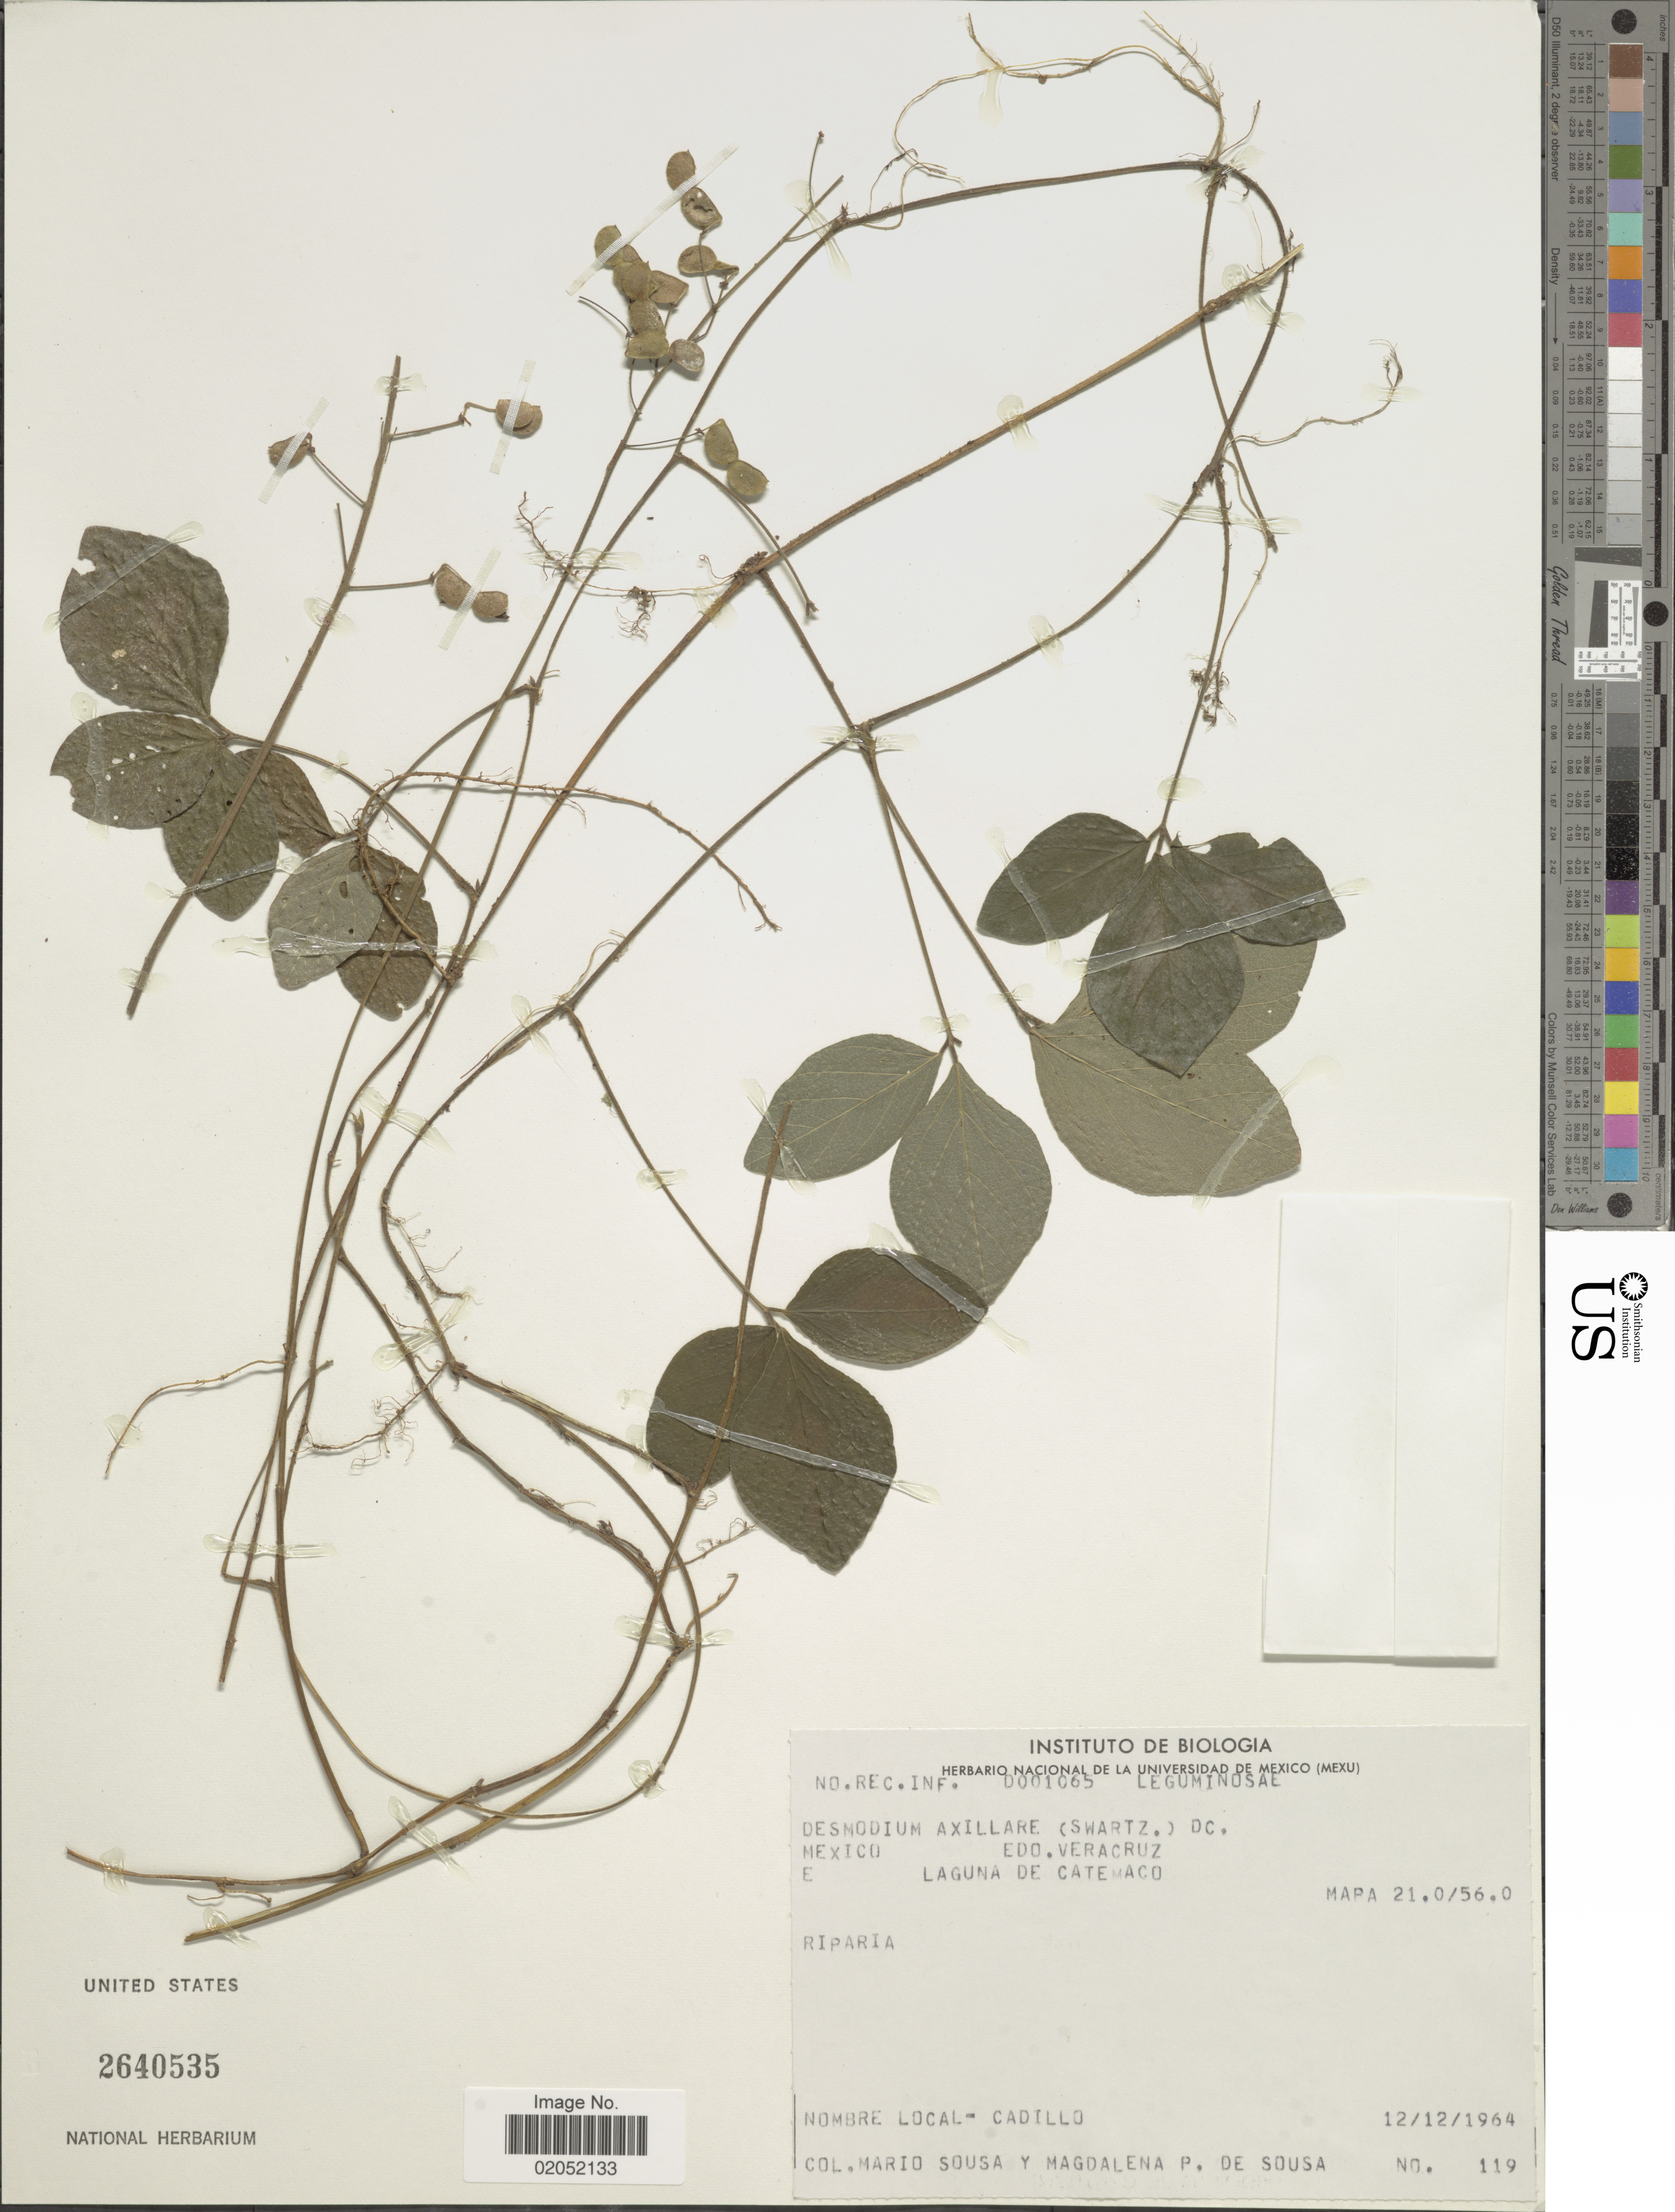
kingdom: Plantae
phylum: Tracheophyta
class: Magnoliopsida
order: Fabales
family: Fabaceae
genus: Desmodium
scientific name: Desmodium axillare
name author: (Sw.) DC.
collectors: M. Sousa S. & M. Pena de Sousa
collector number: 119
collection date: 1964-12-12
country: Mexico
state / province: Veracruz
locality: E Laguna de Catemaco. Mapa 21.0/56.0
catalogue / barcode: US 2640535